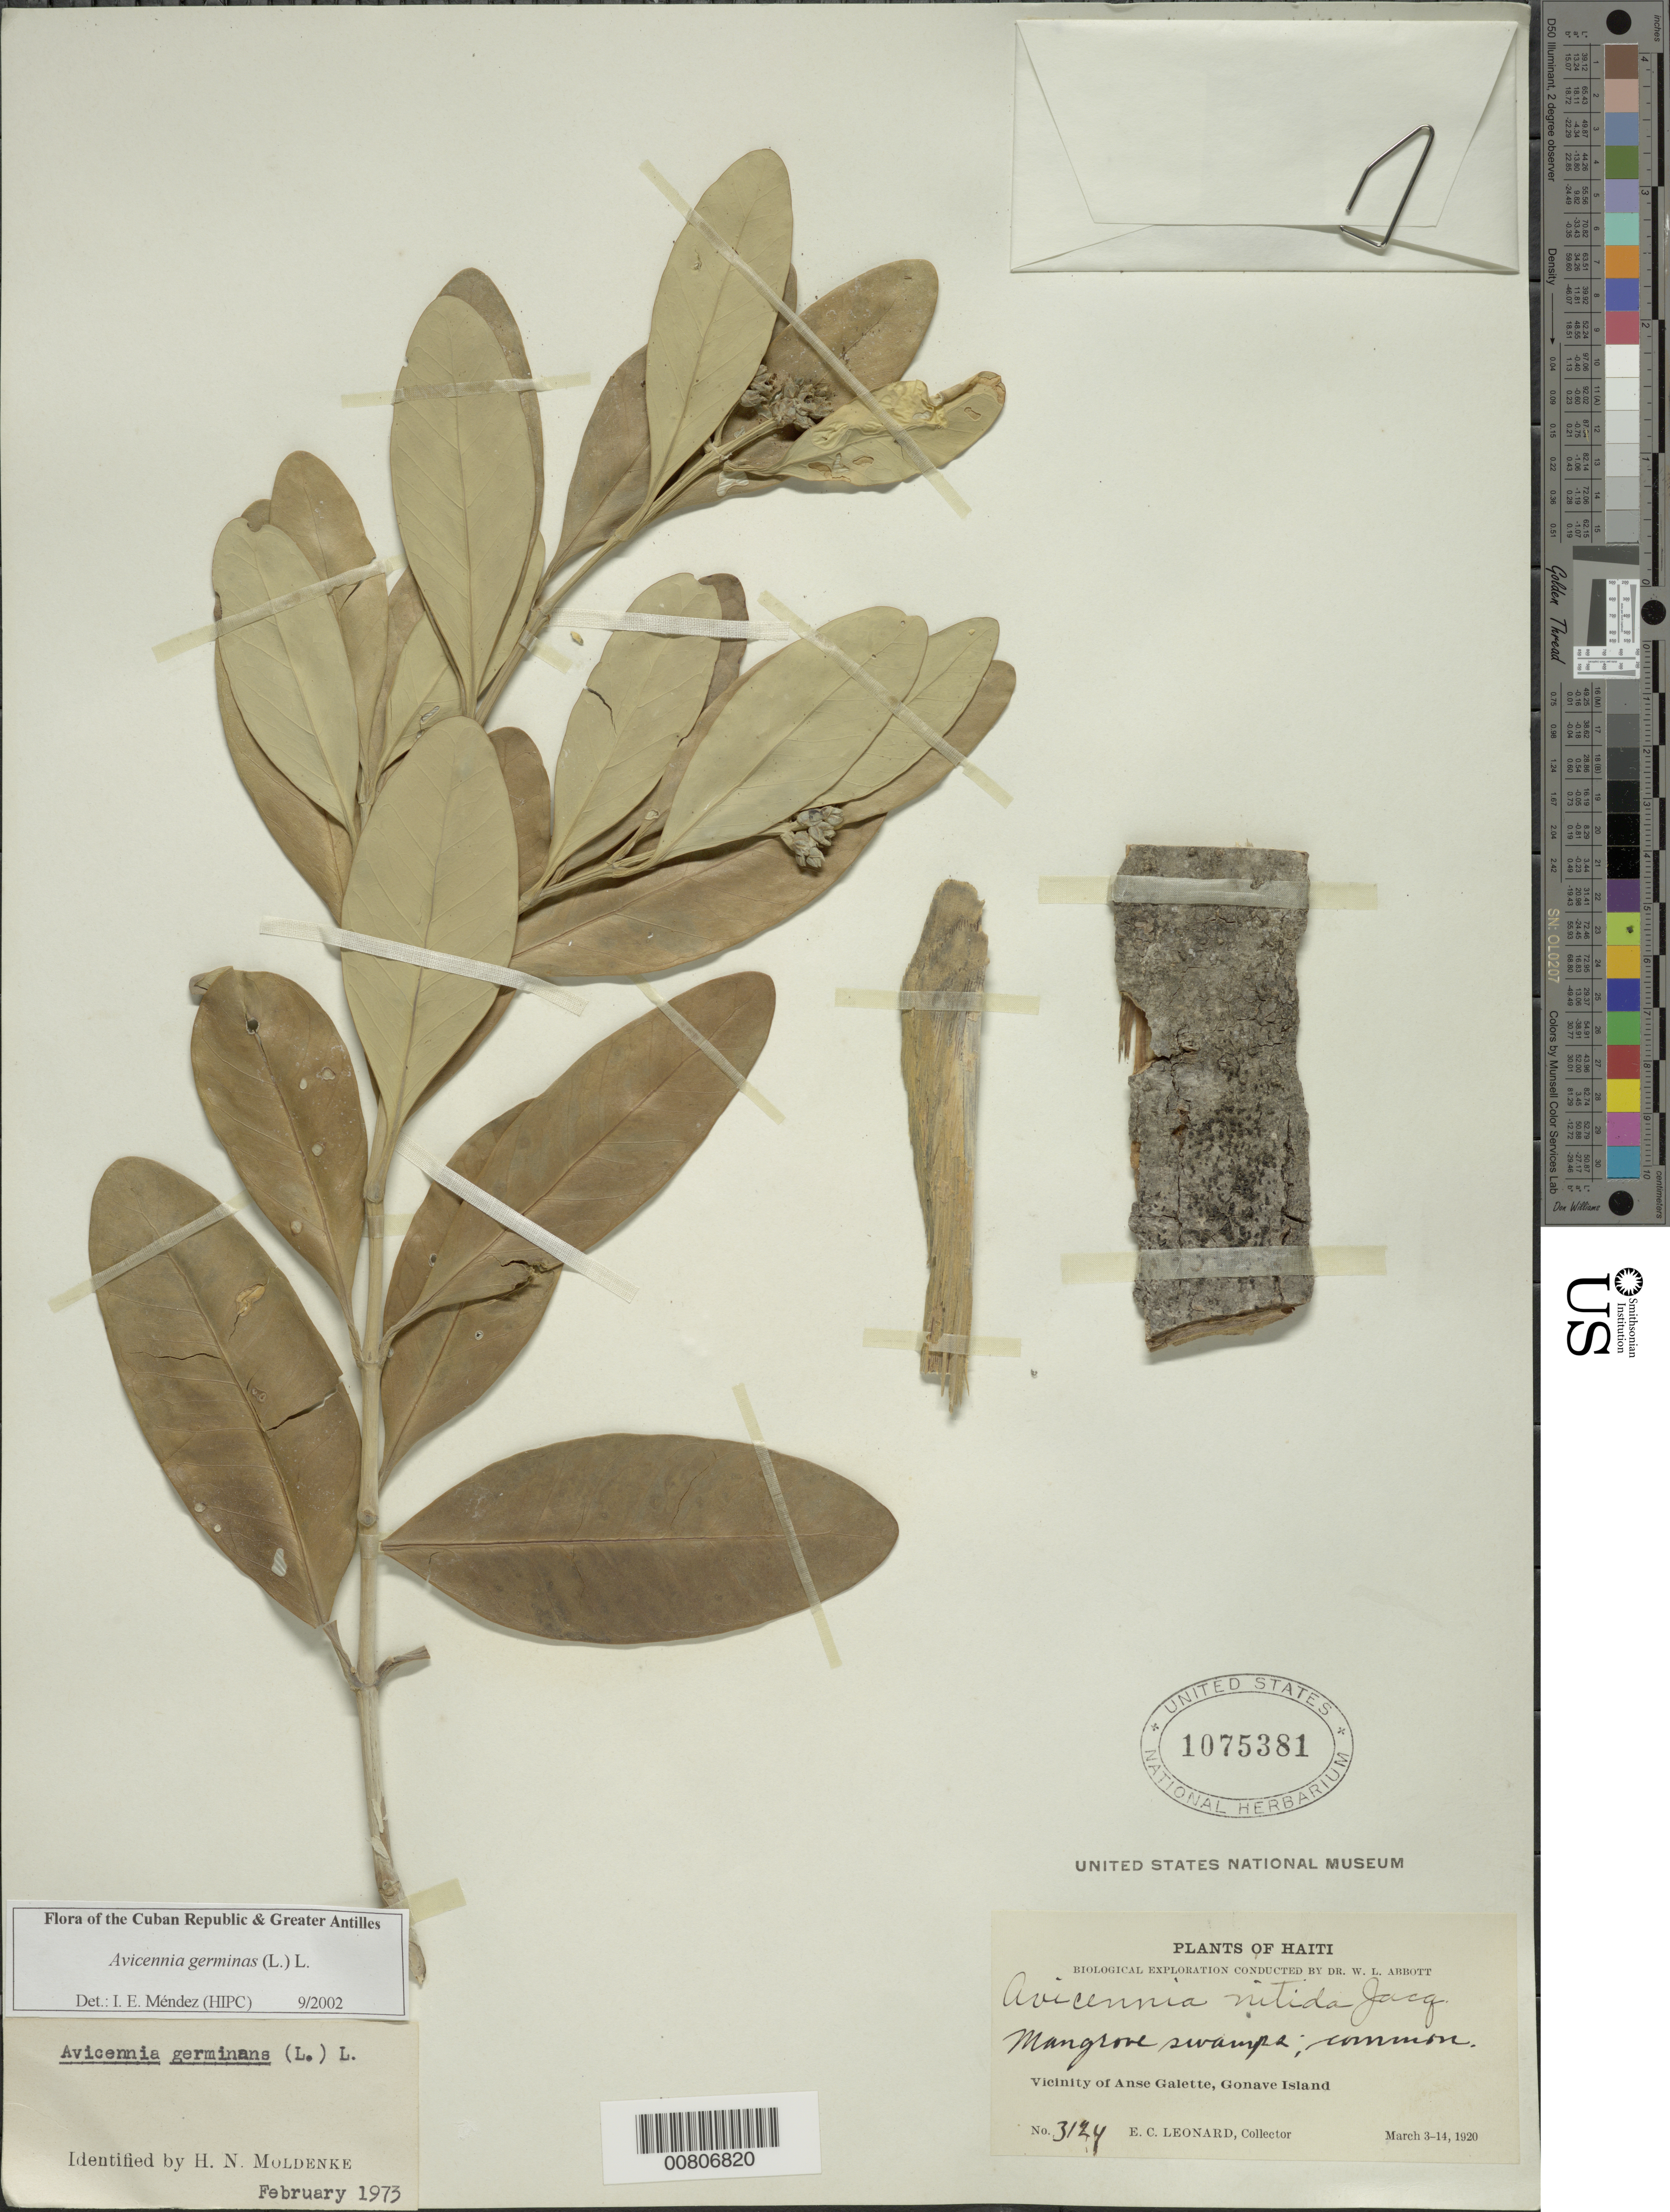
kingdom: Plantae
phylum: Tracheophyta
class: Magnoliopsida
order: Lamiales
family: Acanthaceae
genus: Avicennia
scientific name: Avicennia germinans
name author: (L.) L.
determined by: Méndez, Isidro E., (HIPC)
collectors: E. C. Leonard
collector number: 3124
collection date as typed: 03 Mar 1920 to 14 Mar 1920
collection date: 1920-03-03/1920-03-14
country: Haiti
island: Hispaniola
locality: Anse Galette, Gonave Island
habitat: Mangrove swamps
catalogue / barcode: US 1075381